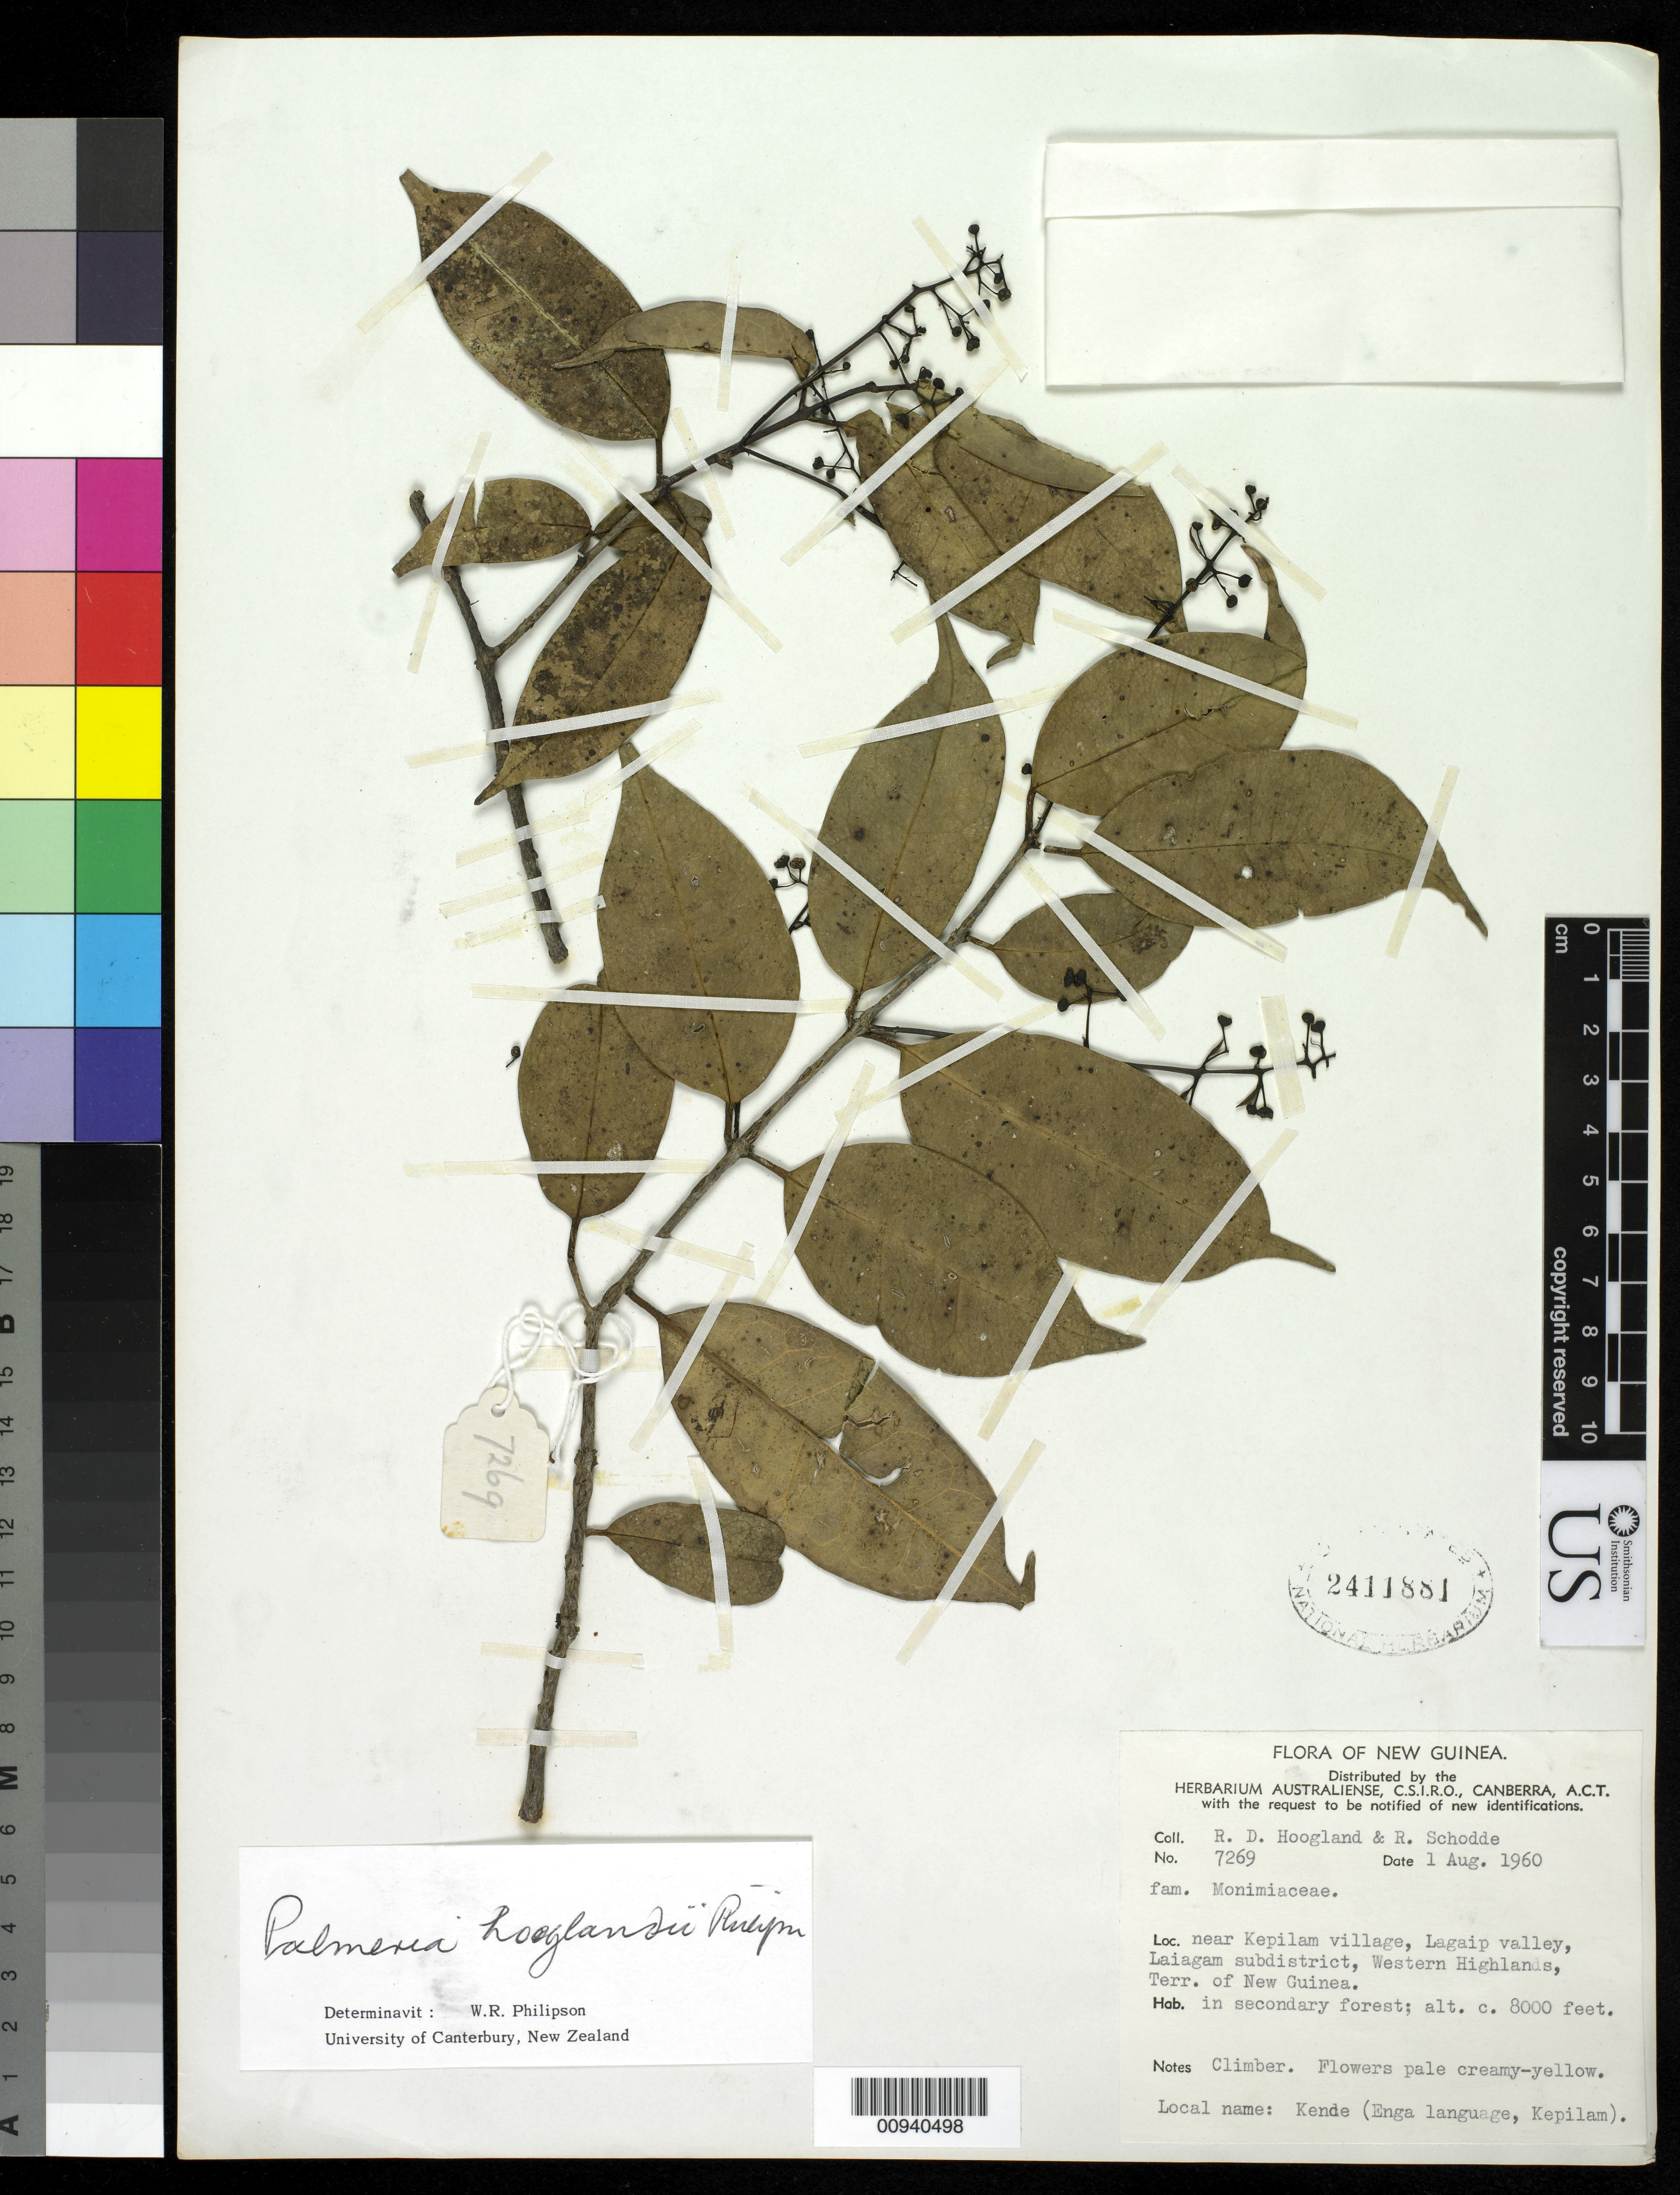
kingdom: Plantae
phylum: Tracheophyta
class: Magnoliopsida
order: Laurales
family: Monimiaceae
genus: Palmeria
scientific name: Palmeria hooglandii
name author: Philipson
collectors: R. D. Hoogland & R. Schodde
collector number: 7269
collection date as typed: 01 Aug 1960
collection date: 1960-08-01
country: Papua New Guinea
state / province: Enga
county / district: Laiagam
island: New Guinea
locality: Near Kepilam village, Lagaip valley.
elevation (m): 2438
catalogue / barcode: US 2411881